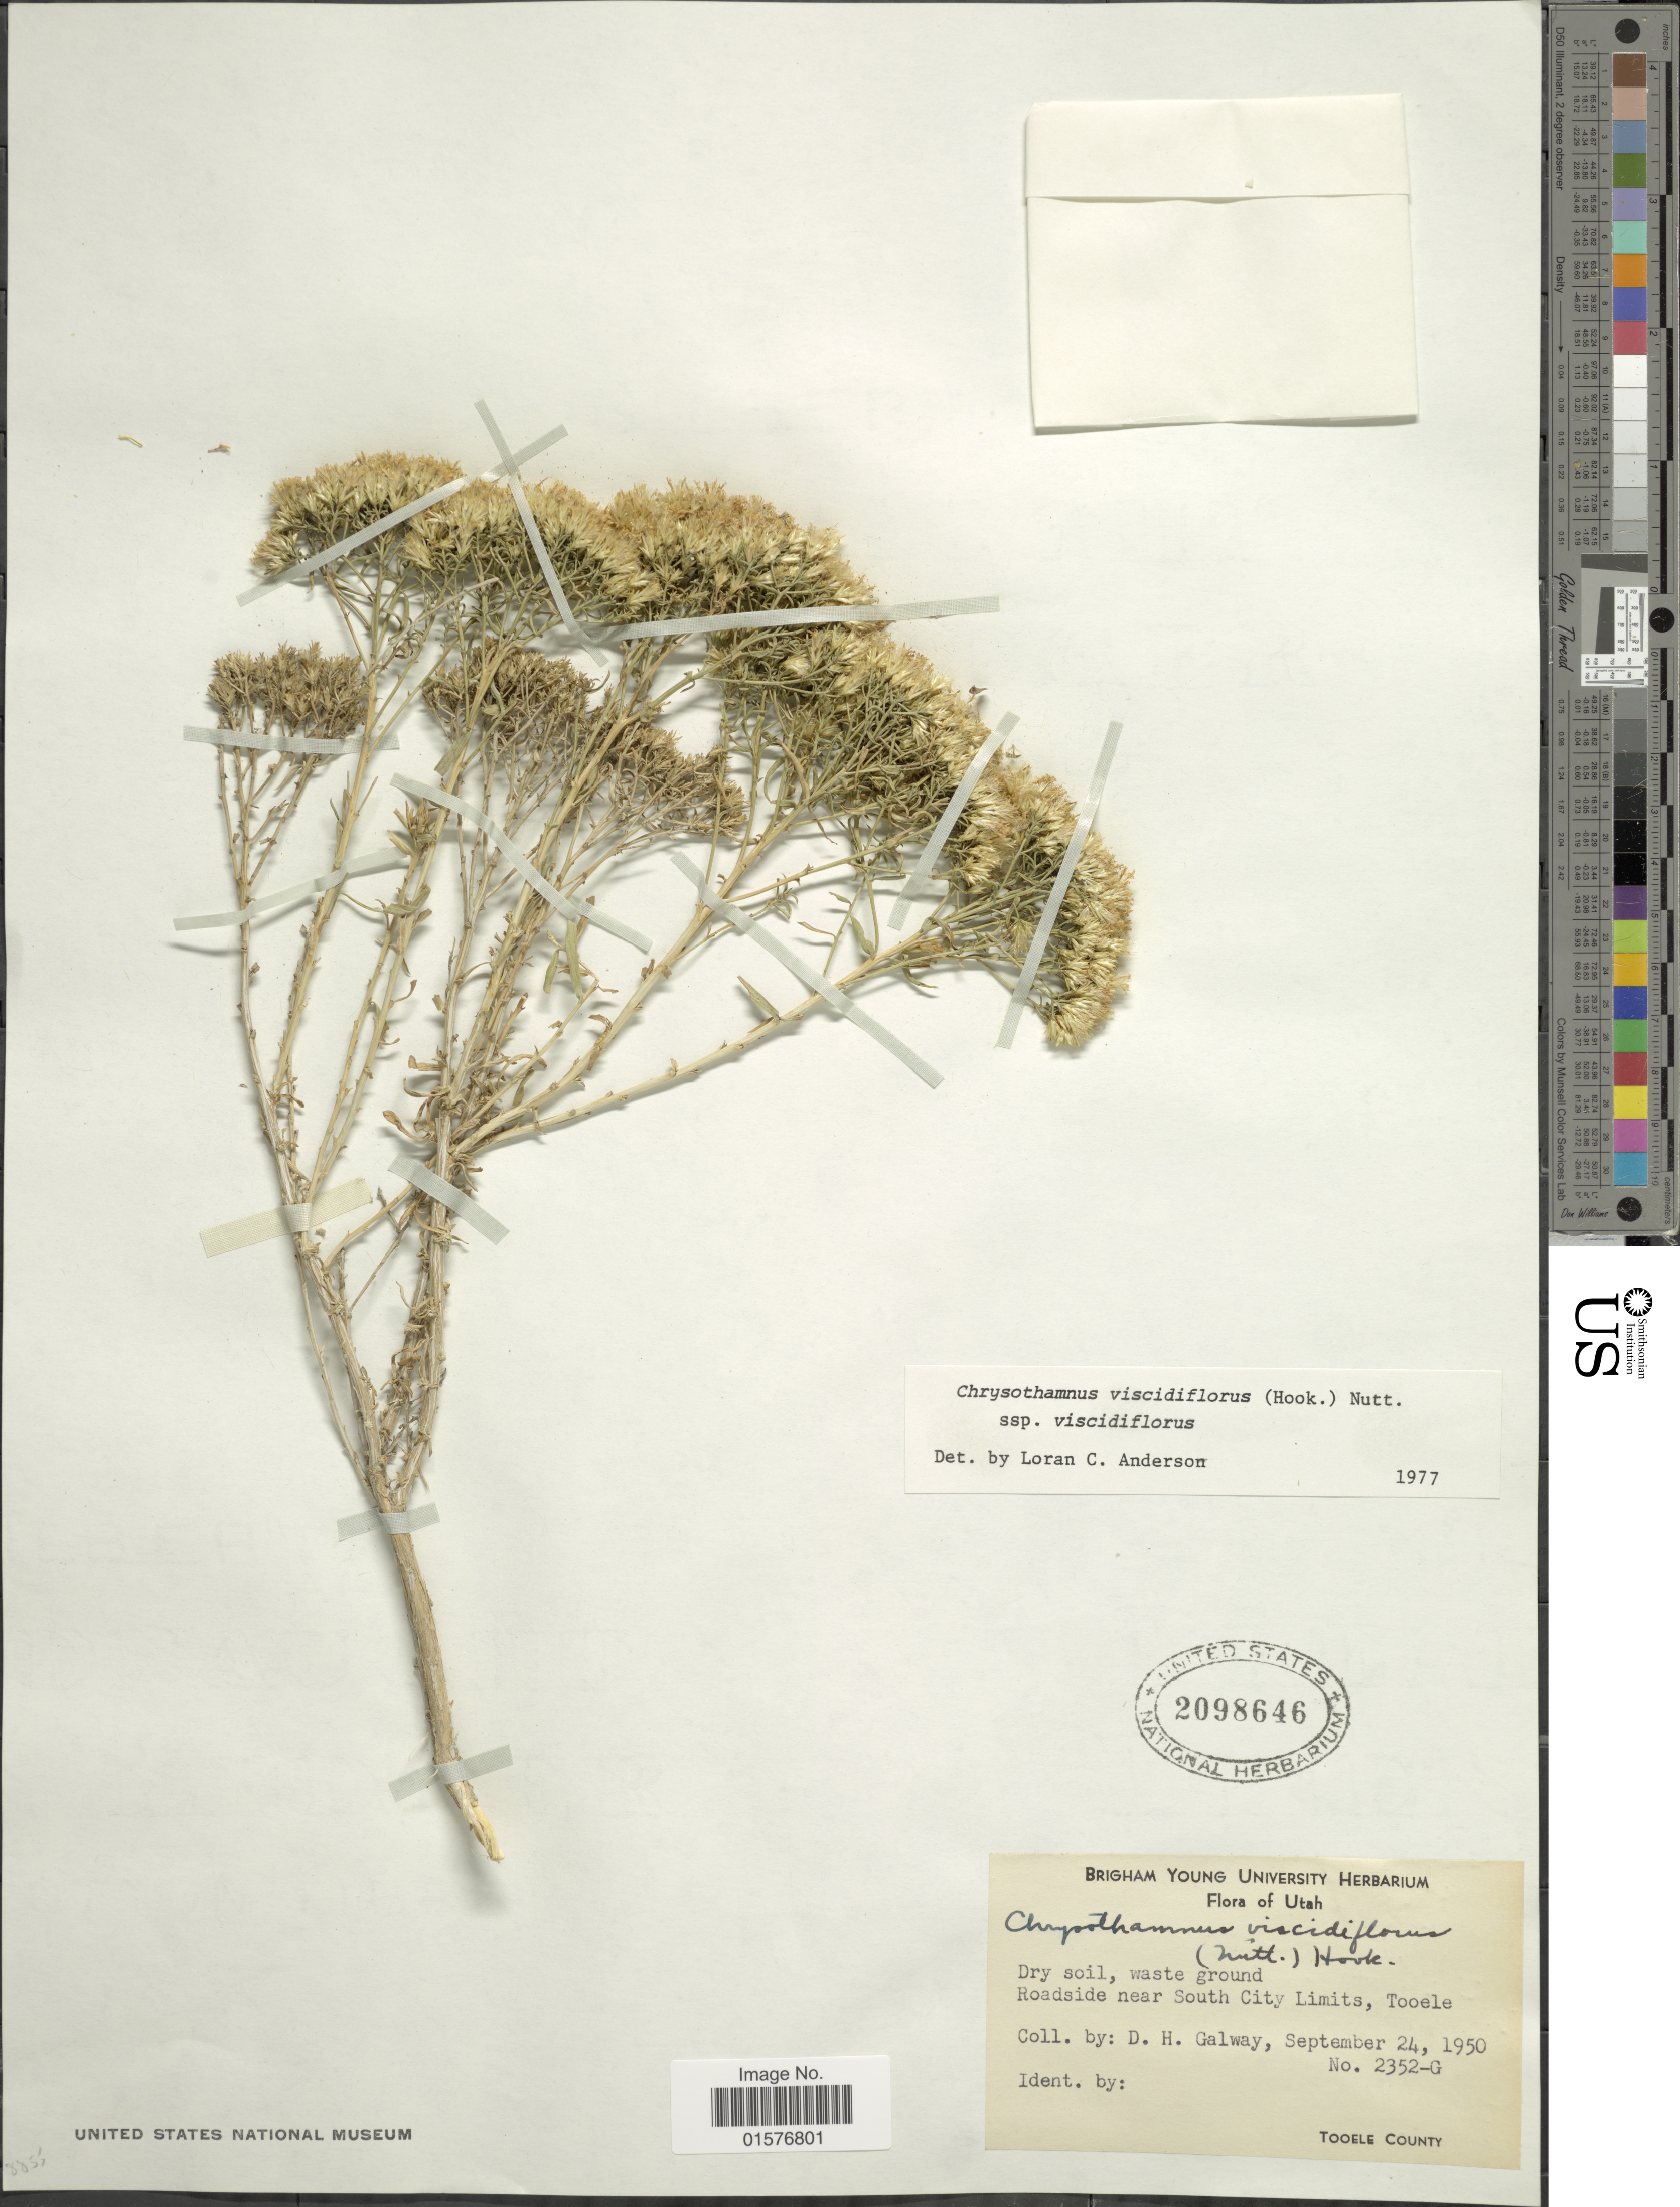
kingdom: Plantae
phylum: Tracheophyta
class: Magnoliopsida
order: Asterales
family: Asteraceae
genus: Chrysothamnus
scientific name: Chrysothamnus viscidiflorus subsp. viscidiflorus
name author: (Hook.) Nutt.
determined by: Urbatsch, Lowell E., Curator (LSU), Louisiana State University (UNITED STATES)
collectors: D. Galway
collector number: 2352-G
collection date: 1950-09-24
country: United States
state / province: Utah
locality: Dry soil, waste ground, Roadside near south City Limits, Tooele, Tooele County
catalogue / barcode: US 2098646